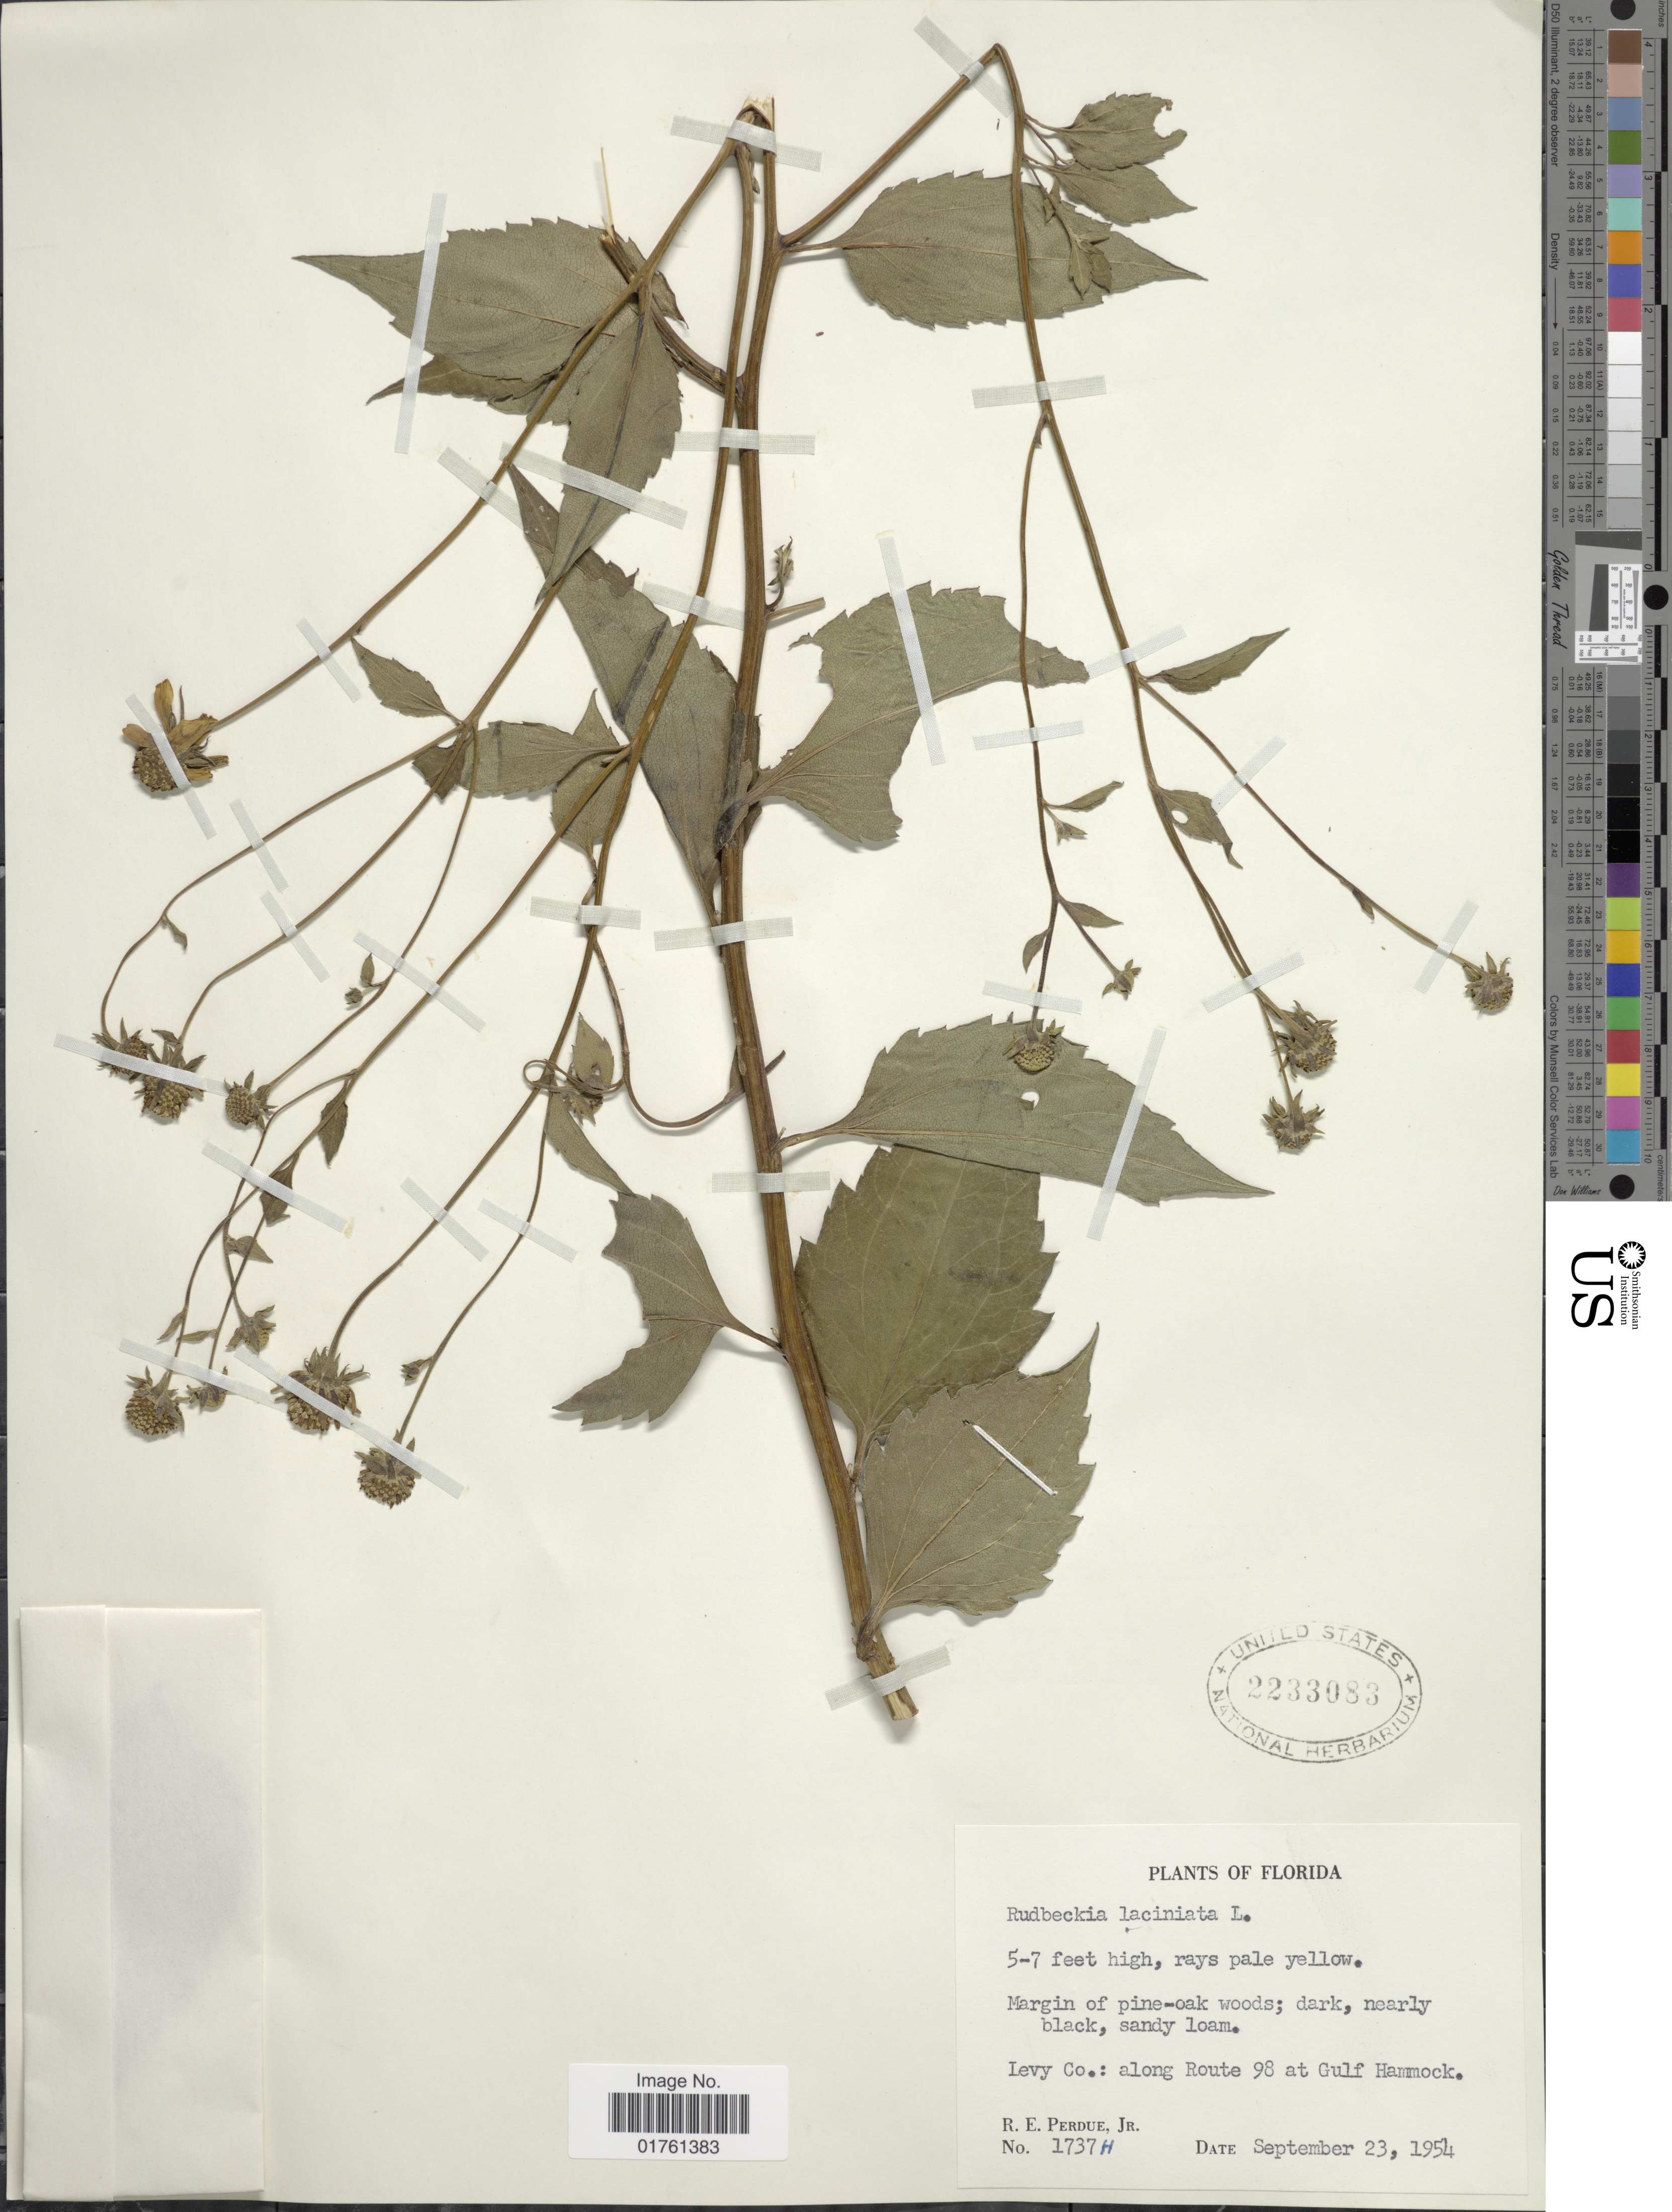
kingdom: Plantae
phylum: Tracheophyta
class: Magnoliopsida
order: Asterales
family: Asteraceae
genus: Rudbeckia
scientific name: Rudbeckia laciniata var. laciniata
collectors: R. E. Perdue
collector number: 1737 H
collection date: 1954-09-23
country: United States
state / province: Florida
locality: Levy Co: along Route 98 at Gulf Hammock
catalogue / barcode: US 2233083